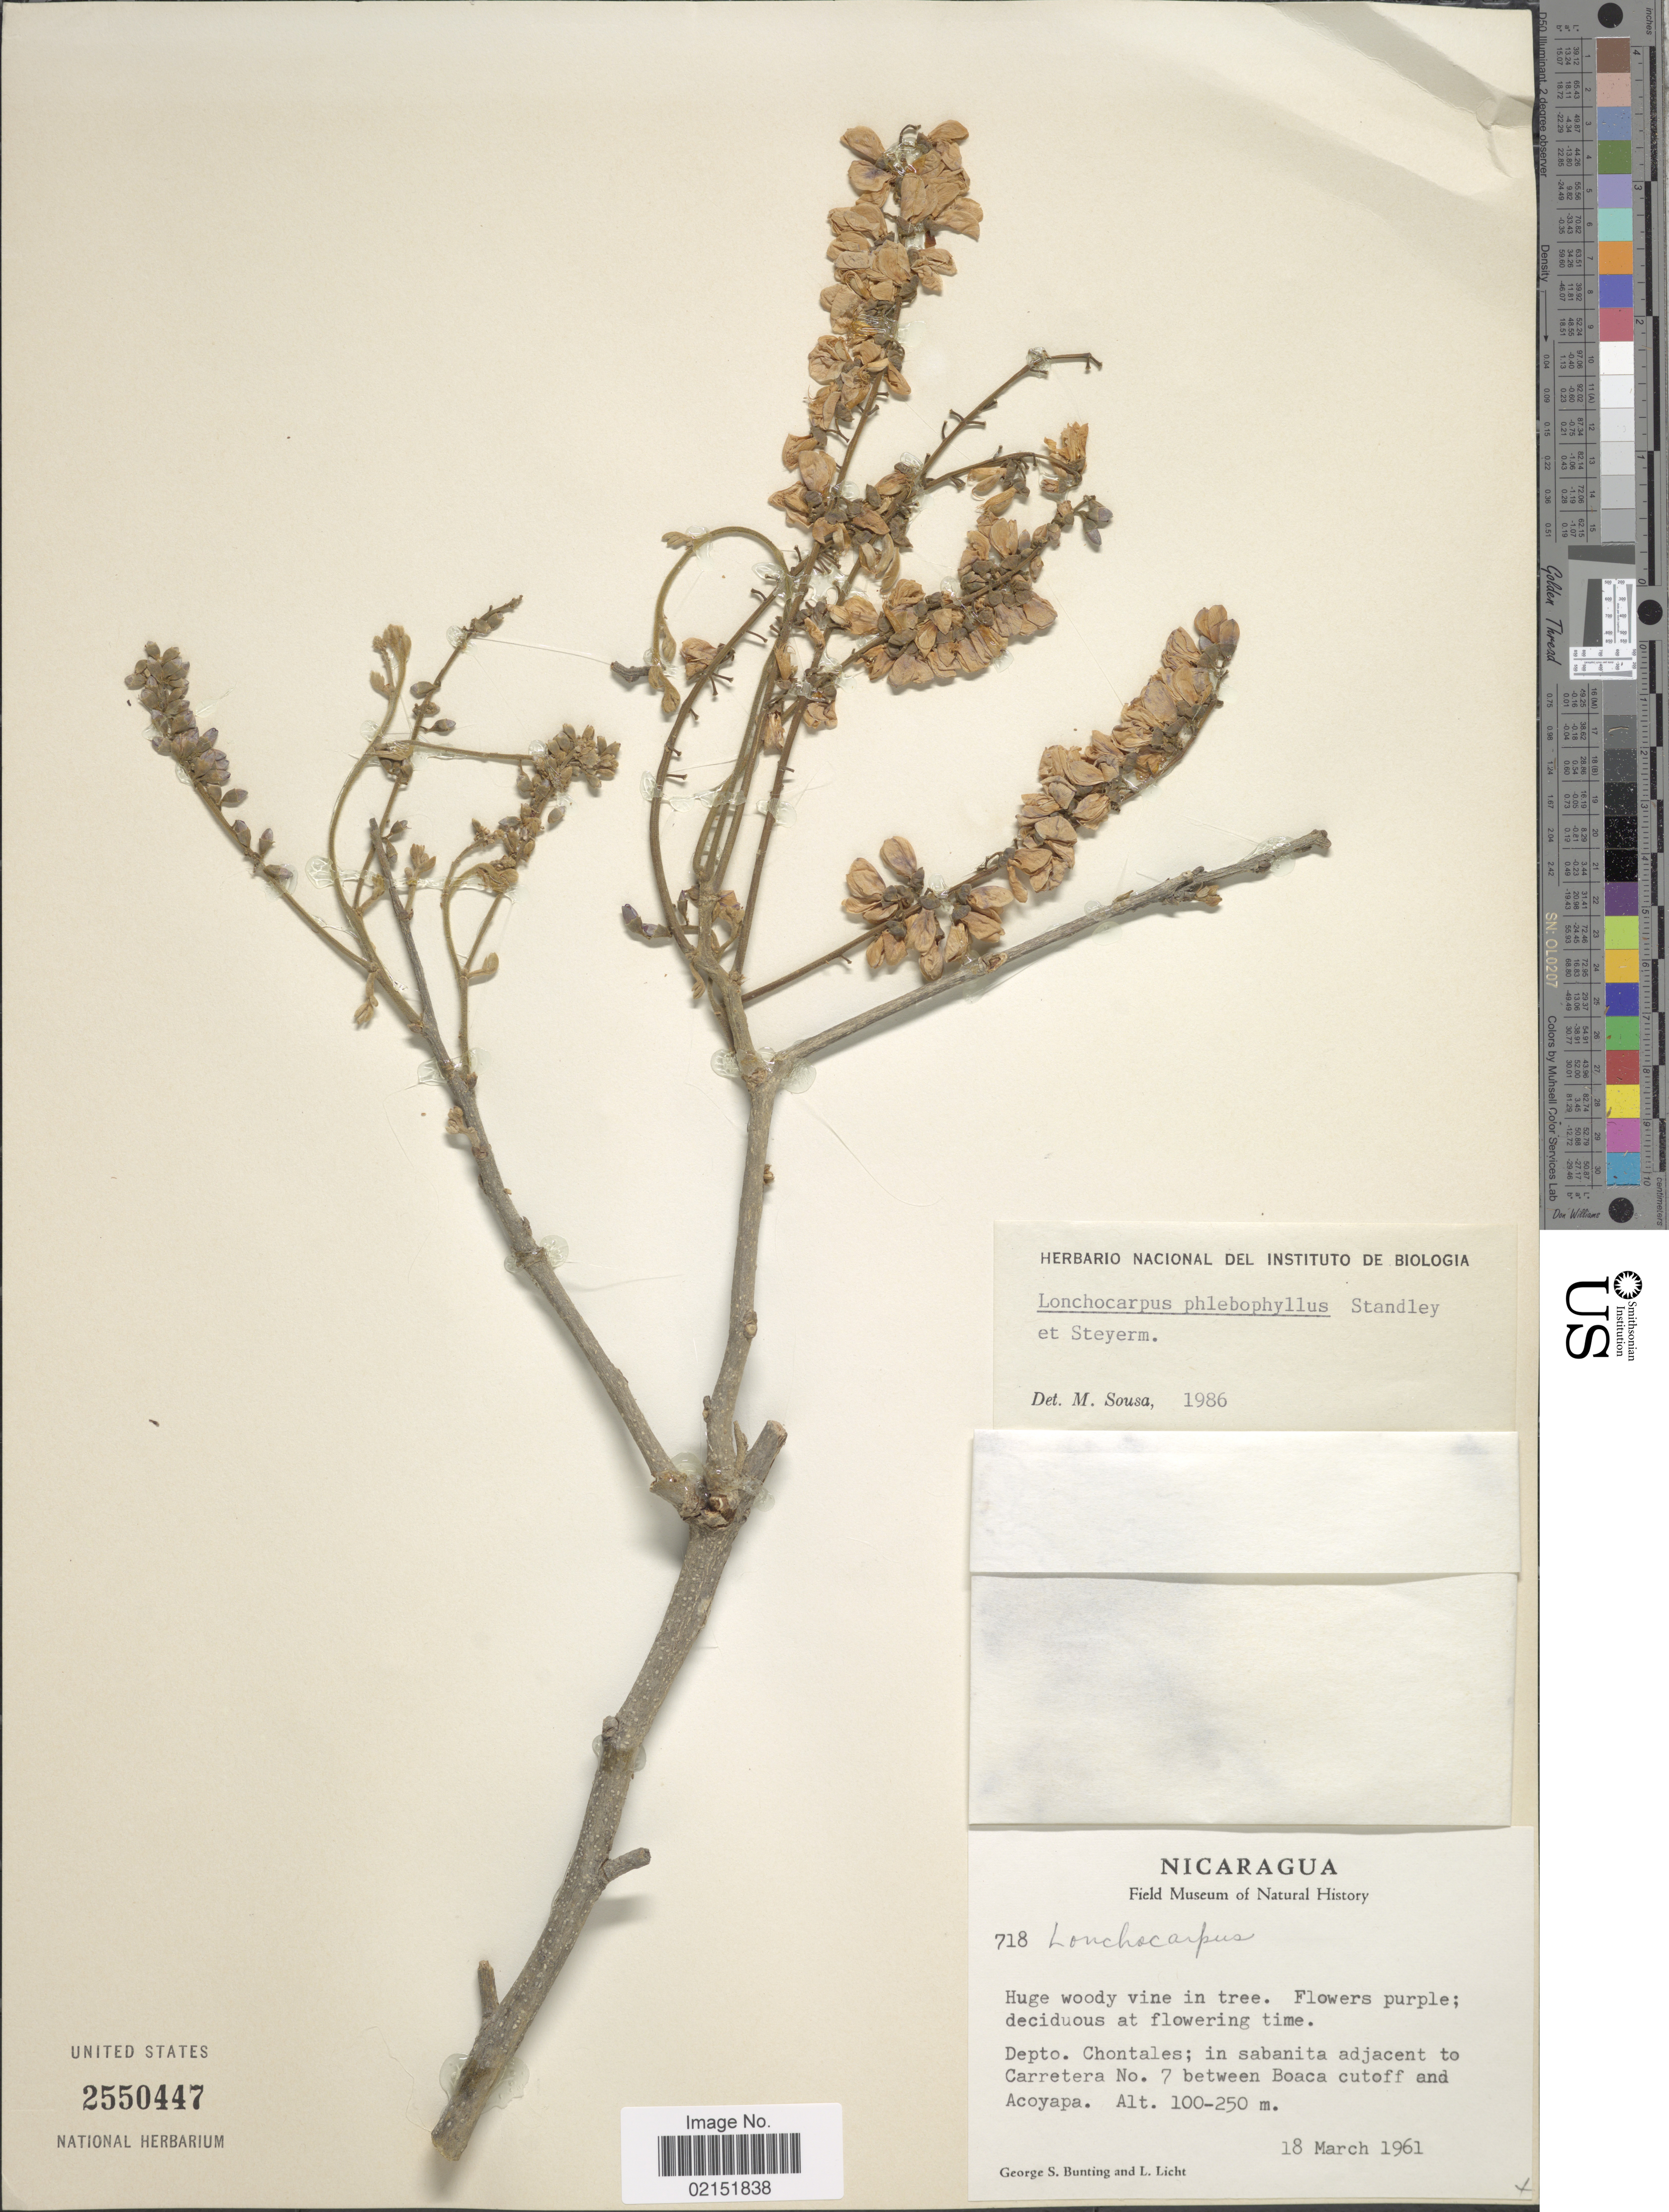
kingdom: Plantae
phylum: Tracheophyta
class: Magnoliopsida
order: Fabales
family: Fabaceae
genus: Lonchocarpus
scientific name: Lonchocarpus phlebophyllus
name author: Standl. & Steyerm.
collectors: G. S. Bunting & L. Licht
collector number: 718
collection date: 1961-03-18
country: Nicaragua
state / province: Chontales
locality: In sabanita adjacent to Carretera no. 7 between Boaca cutoff and Acoyapa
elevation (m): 100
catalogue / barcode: US 2550447